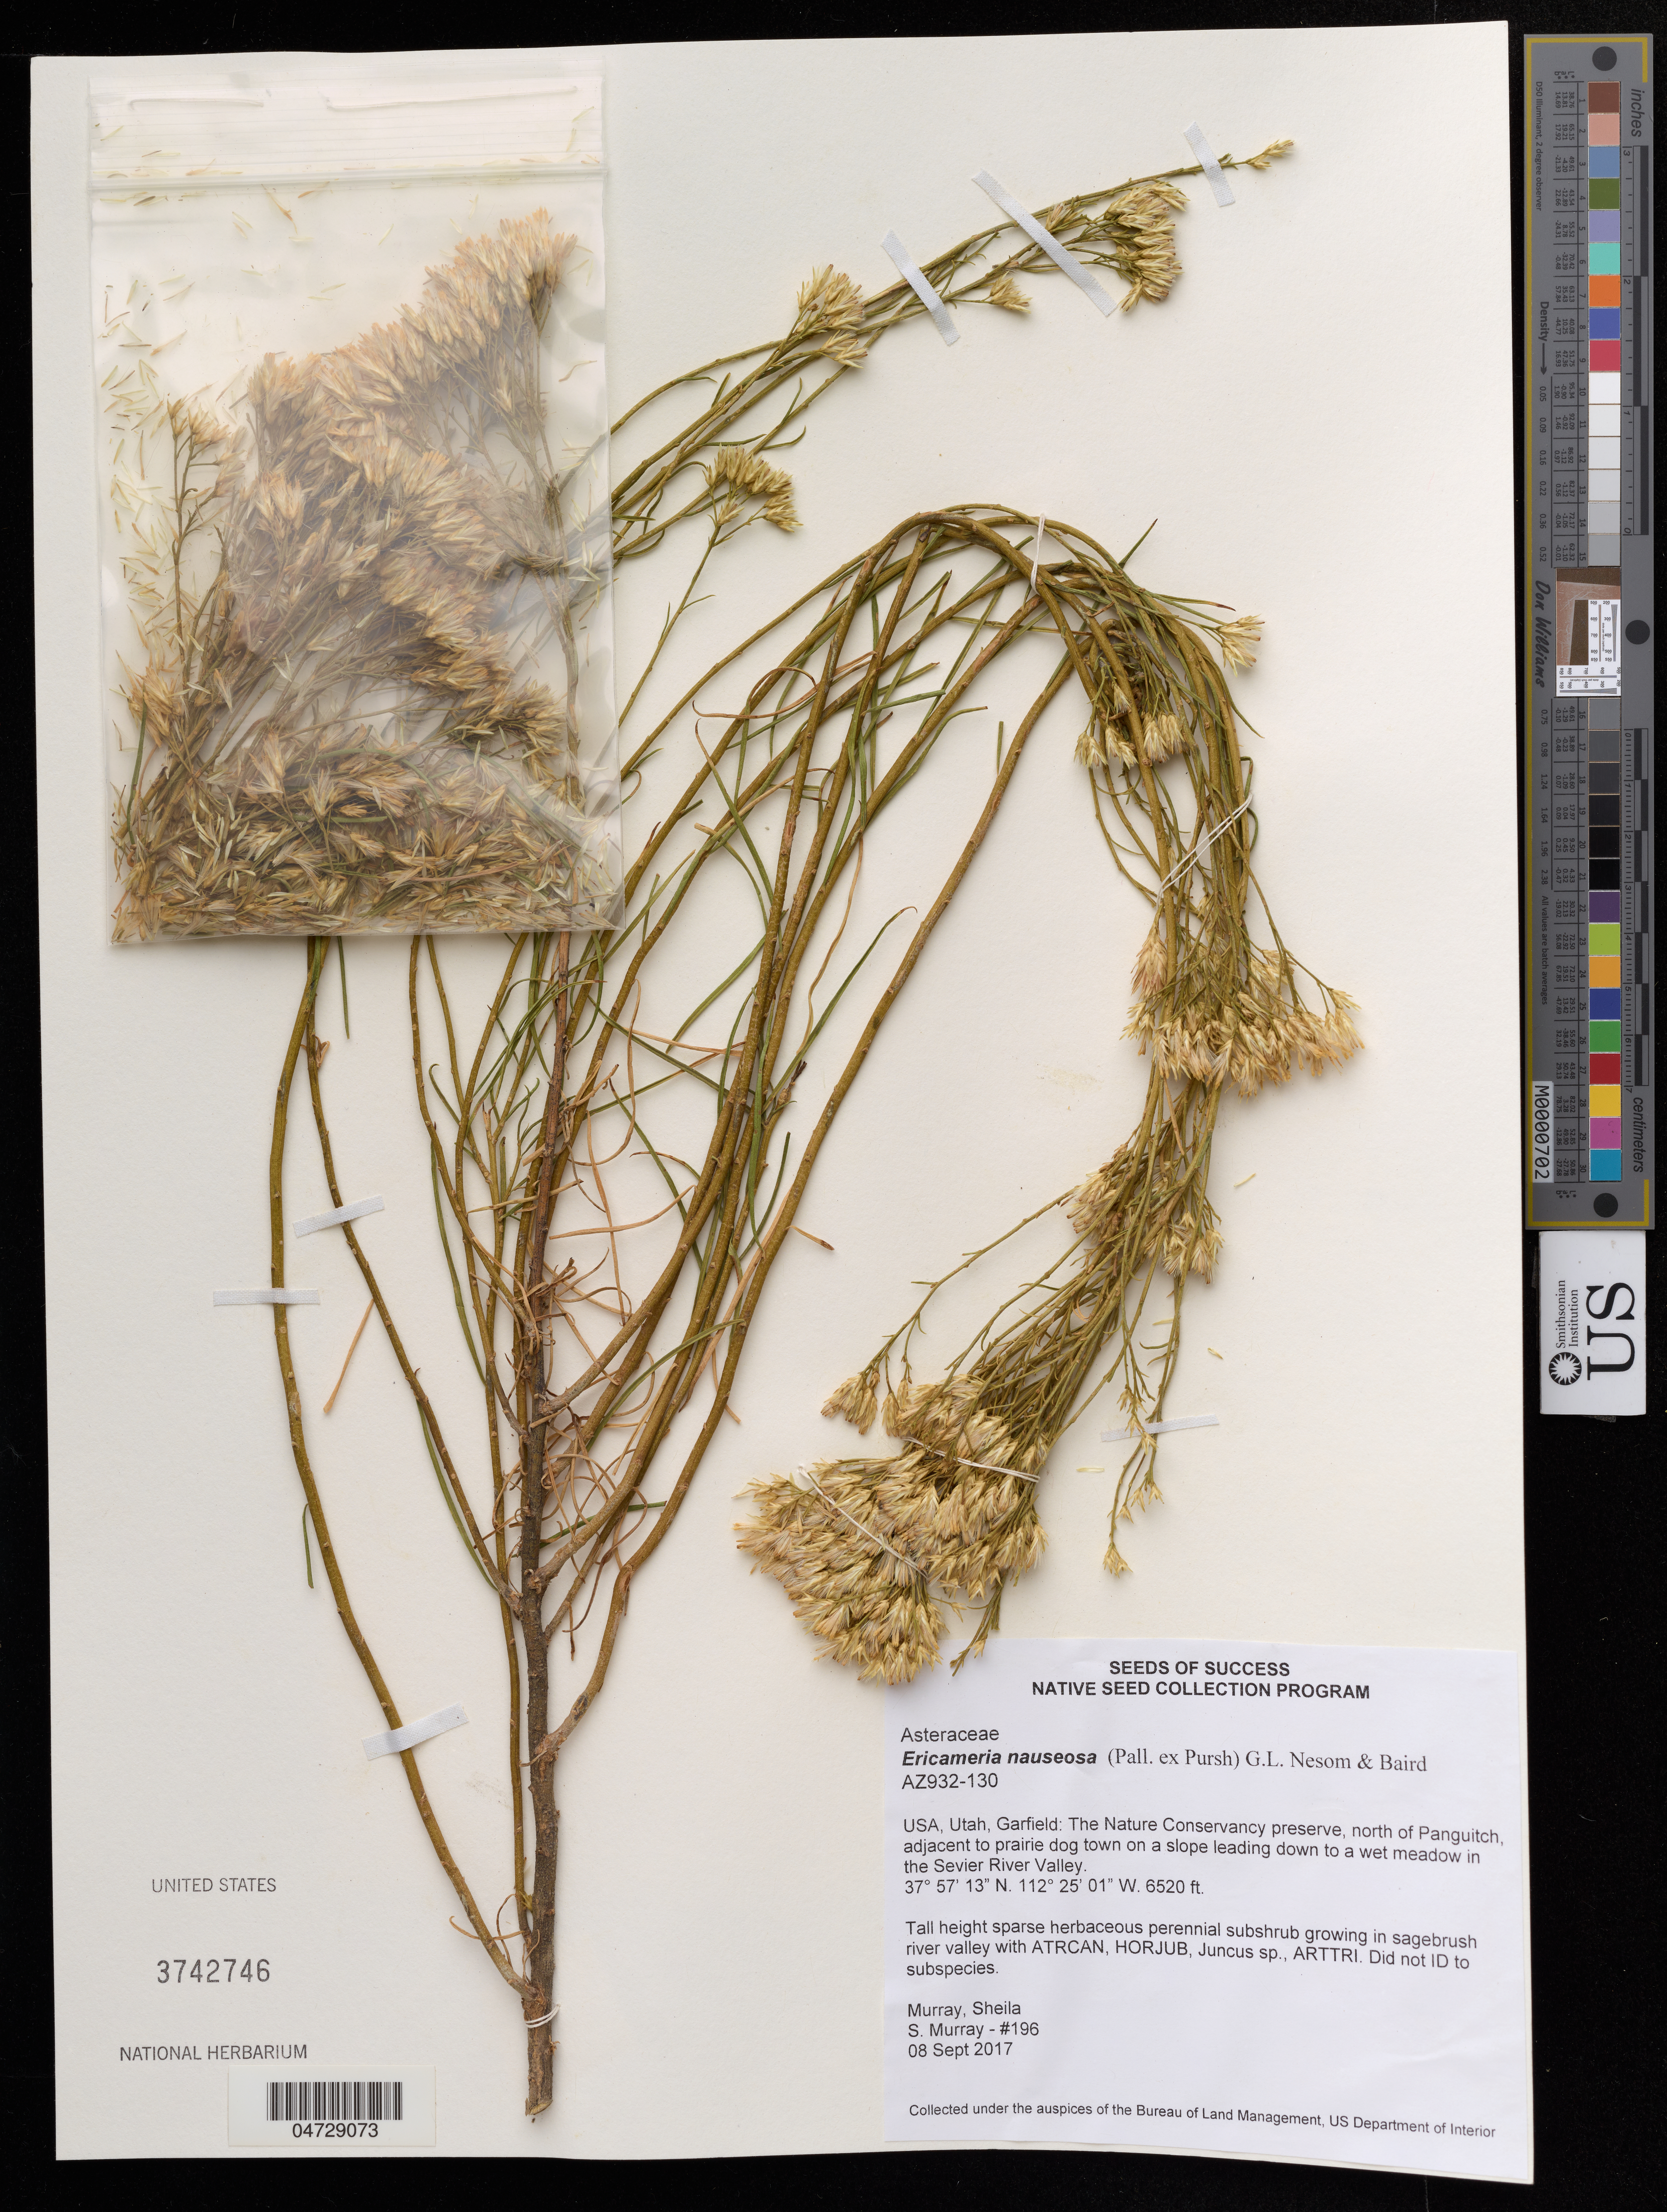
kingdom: Plantae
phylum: Tracheophyta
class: Magnoliopsida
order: Asterales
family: Asteraceae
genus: Ericameria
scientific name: Ericameria nauseosa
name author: (Pall. ex Pursh) G.L. Nesom & G.I. Baird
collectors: S. Murray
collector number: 196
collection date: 2017-09-08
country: United States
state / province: Utah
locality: Garfield: The Nature Conservancy preserve, north of Panguitch, adjacent to prairie dog town on a slope leading to a wet meadow in the Sevier River Valley.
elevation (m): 1987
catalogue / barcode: US 3742746